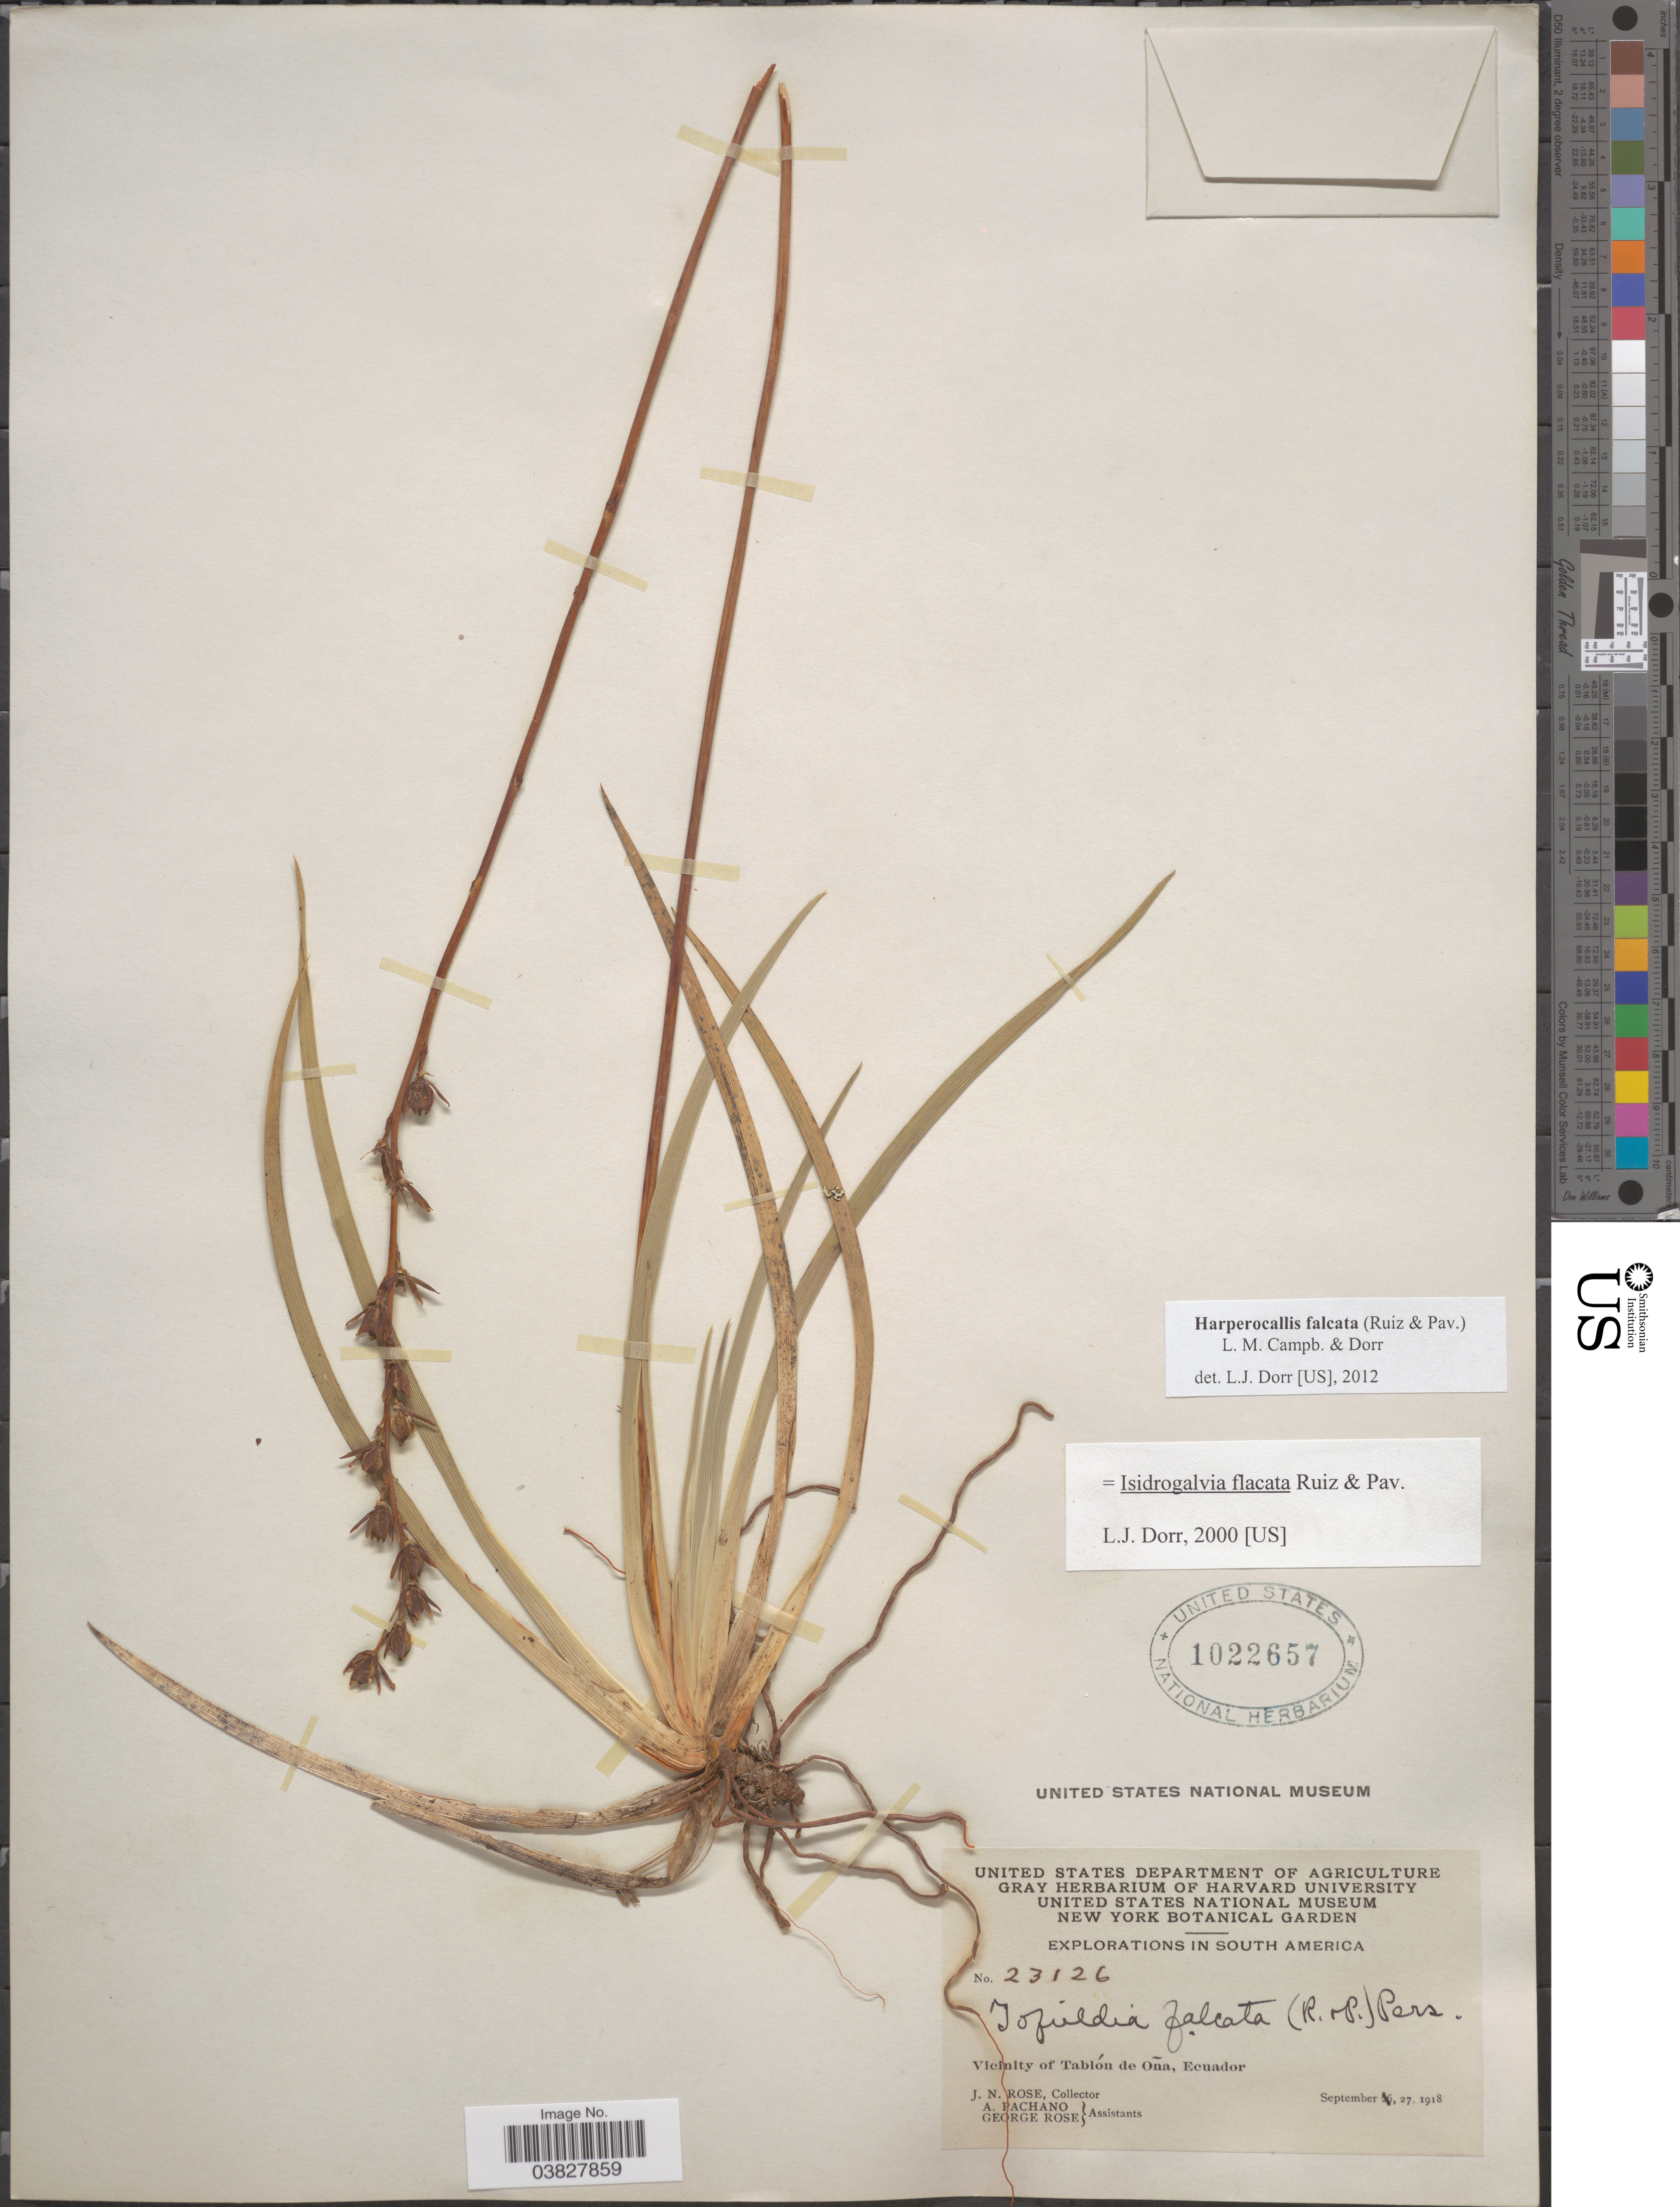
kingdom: Plantae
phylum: Tracheophyta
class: Liliopsida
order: Alismatales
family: Tofieldiaceae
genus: Harperocallis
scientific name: Harperocallis falcata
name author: (Ruiz & Pav.) L.M. Campb. & Dorr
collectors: J. N. Rose, A. Pachano & G. Rose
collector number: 23126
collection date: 1918-09-27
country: Ecuador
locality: Vicinity of Tablón de Oña.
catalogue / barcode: US 1022657